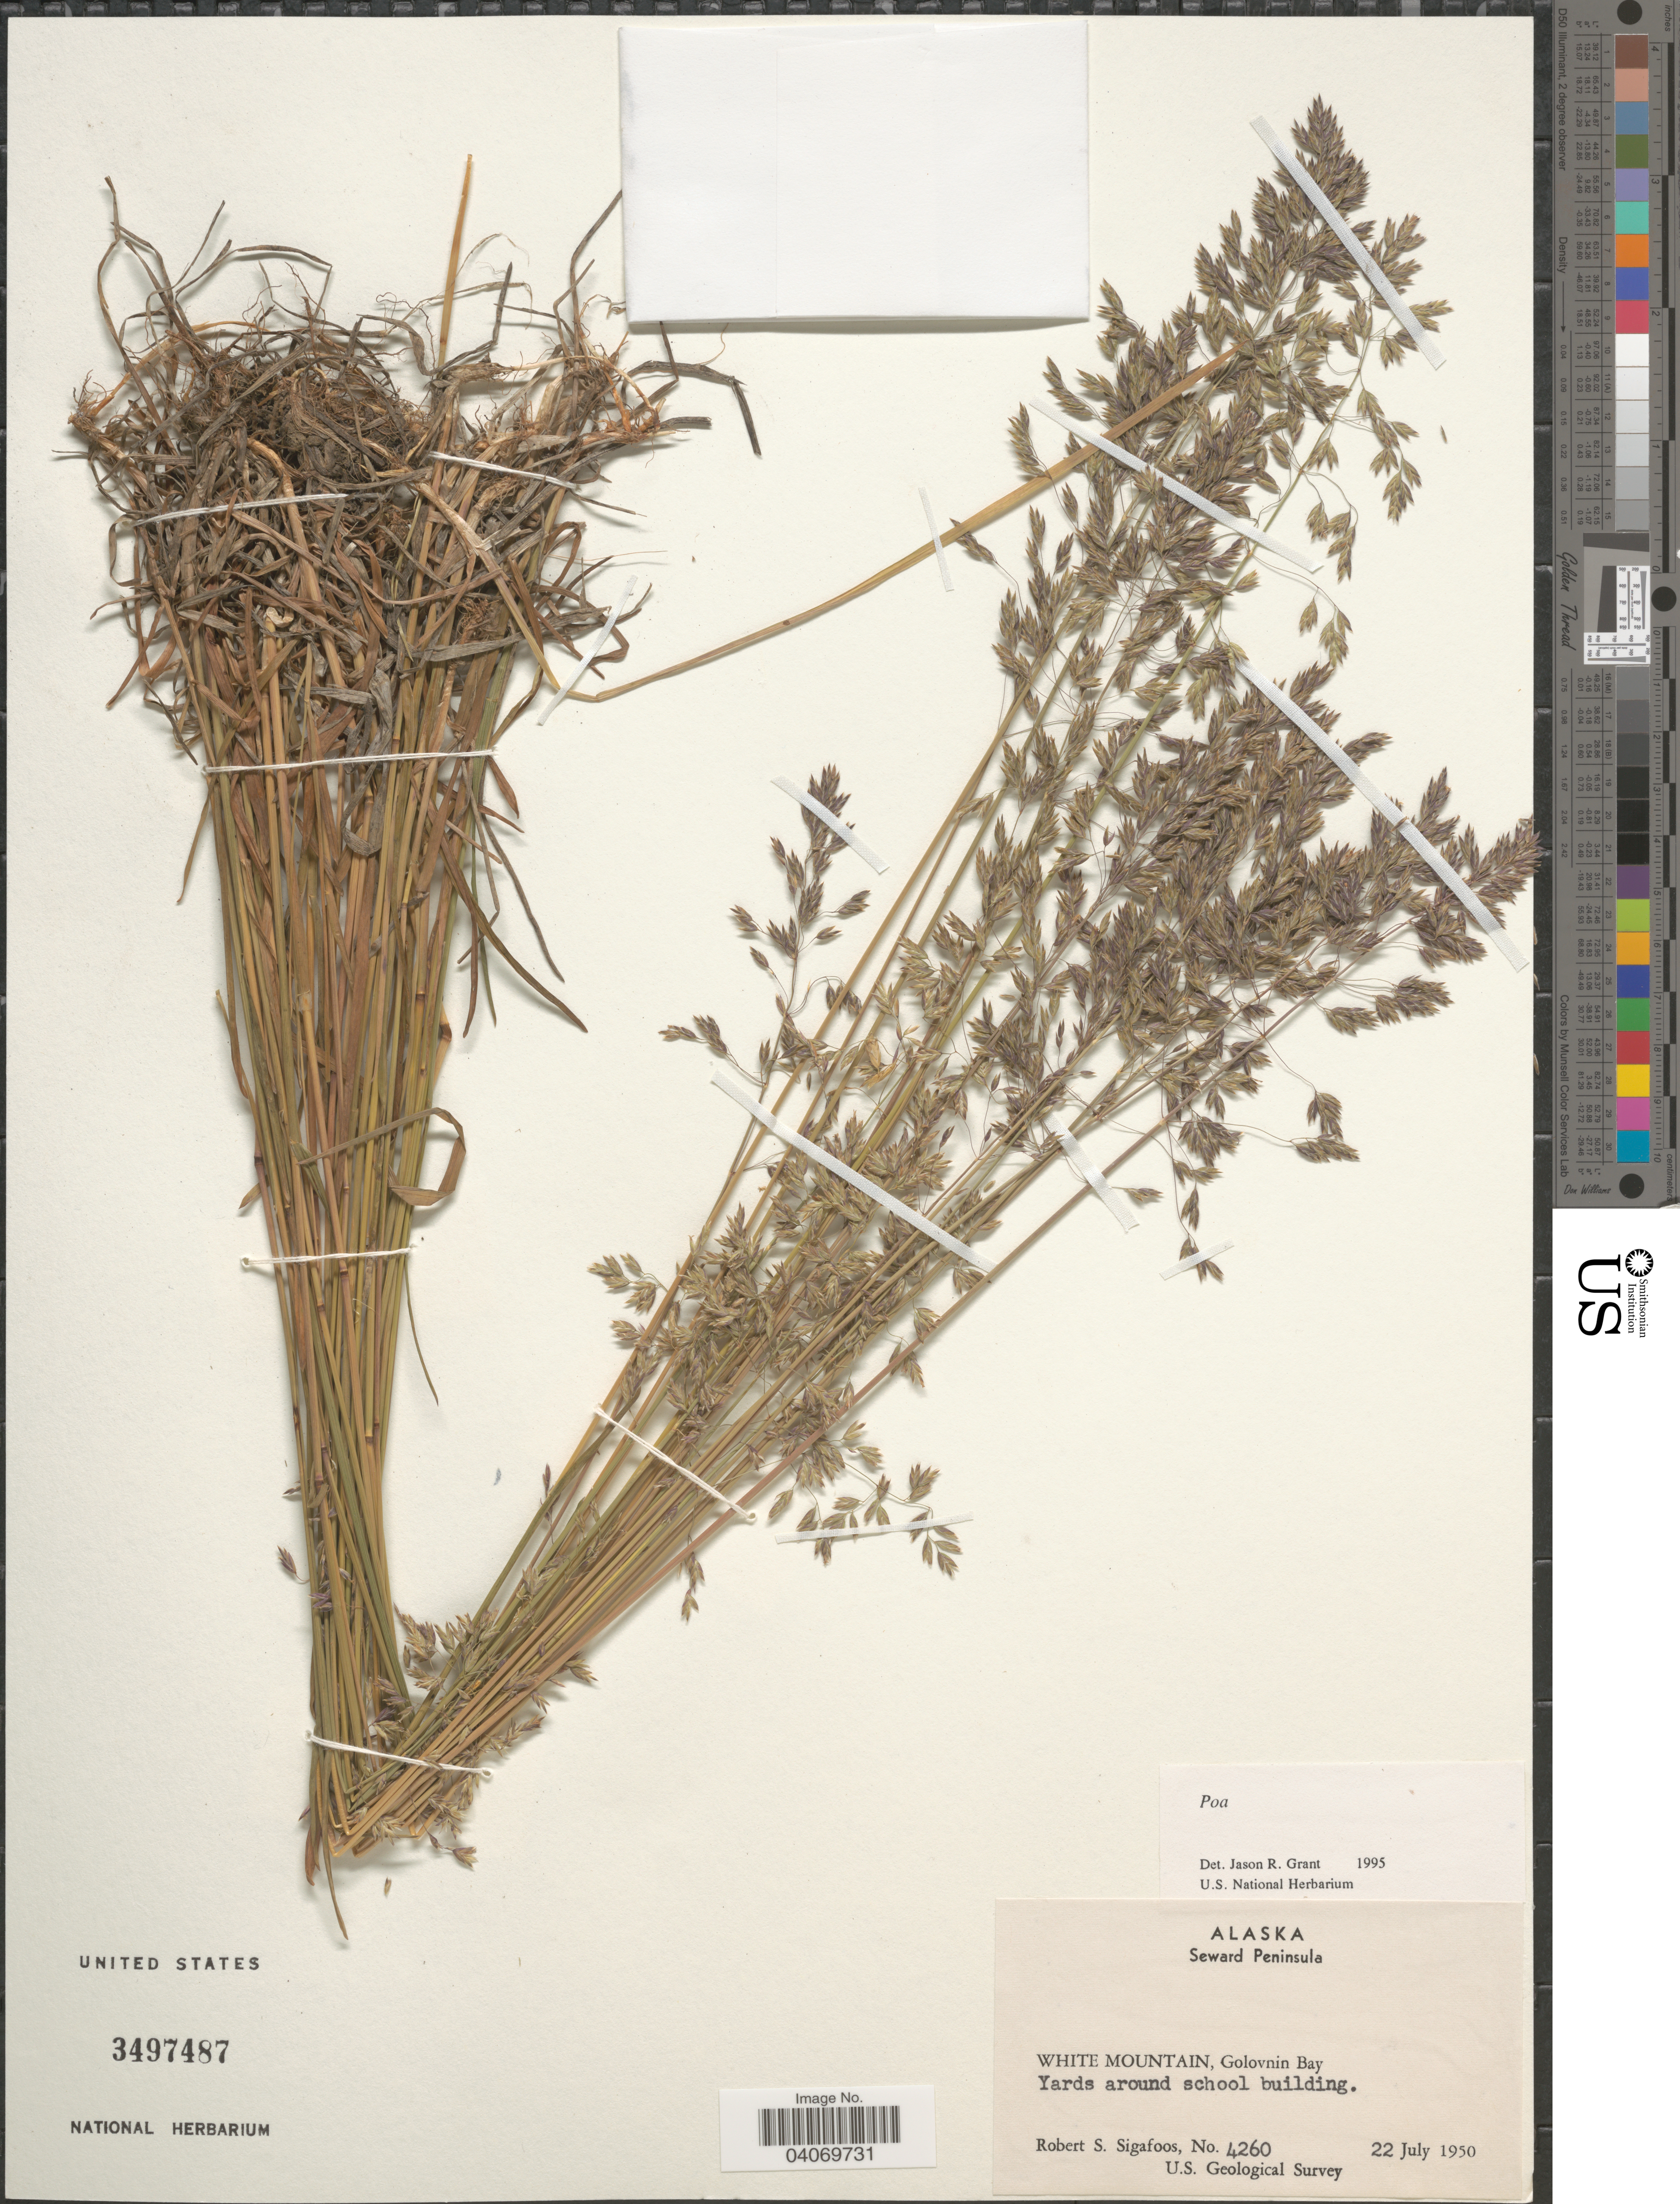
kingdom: Plantae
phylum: Tracheophyta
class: Liliopsida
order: Poales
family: Poaceae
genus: Poa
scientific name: Poa sp.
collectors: R. Sigafoos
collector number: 4260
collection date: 1950-07-22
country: United States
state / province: Alaska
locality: Seward Peninsula. White Mountain, Golovnin Bay. Yards around school building. U.S. Geological Survey.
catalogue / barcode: US 3497487